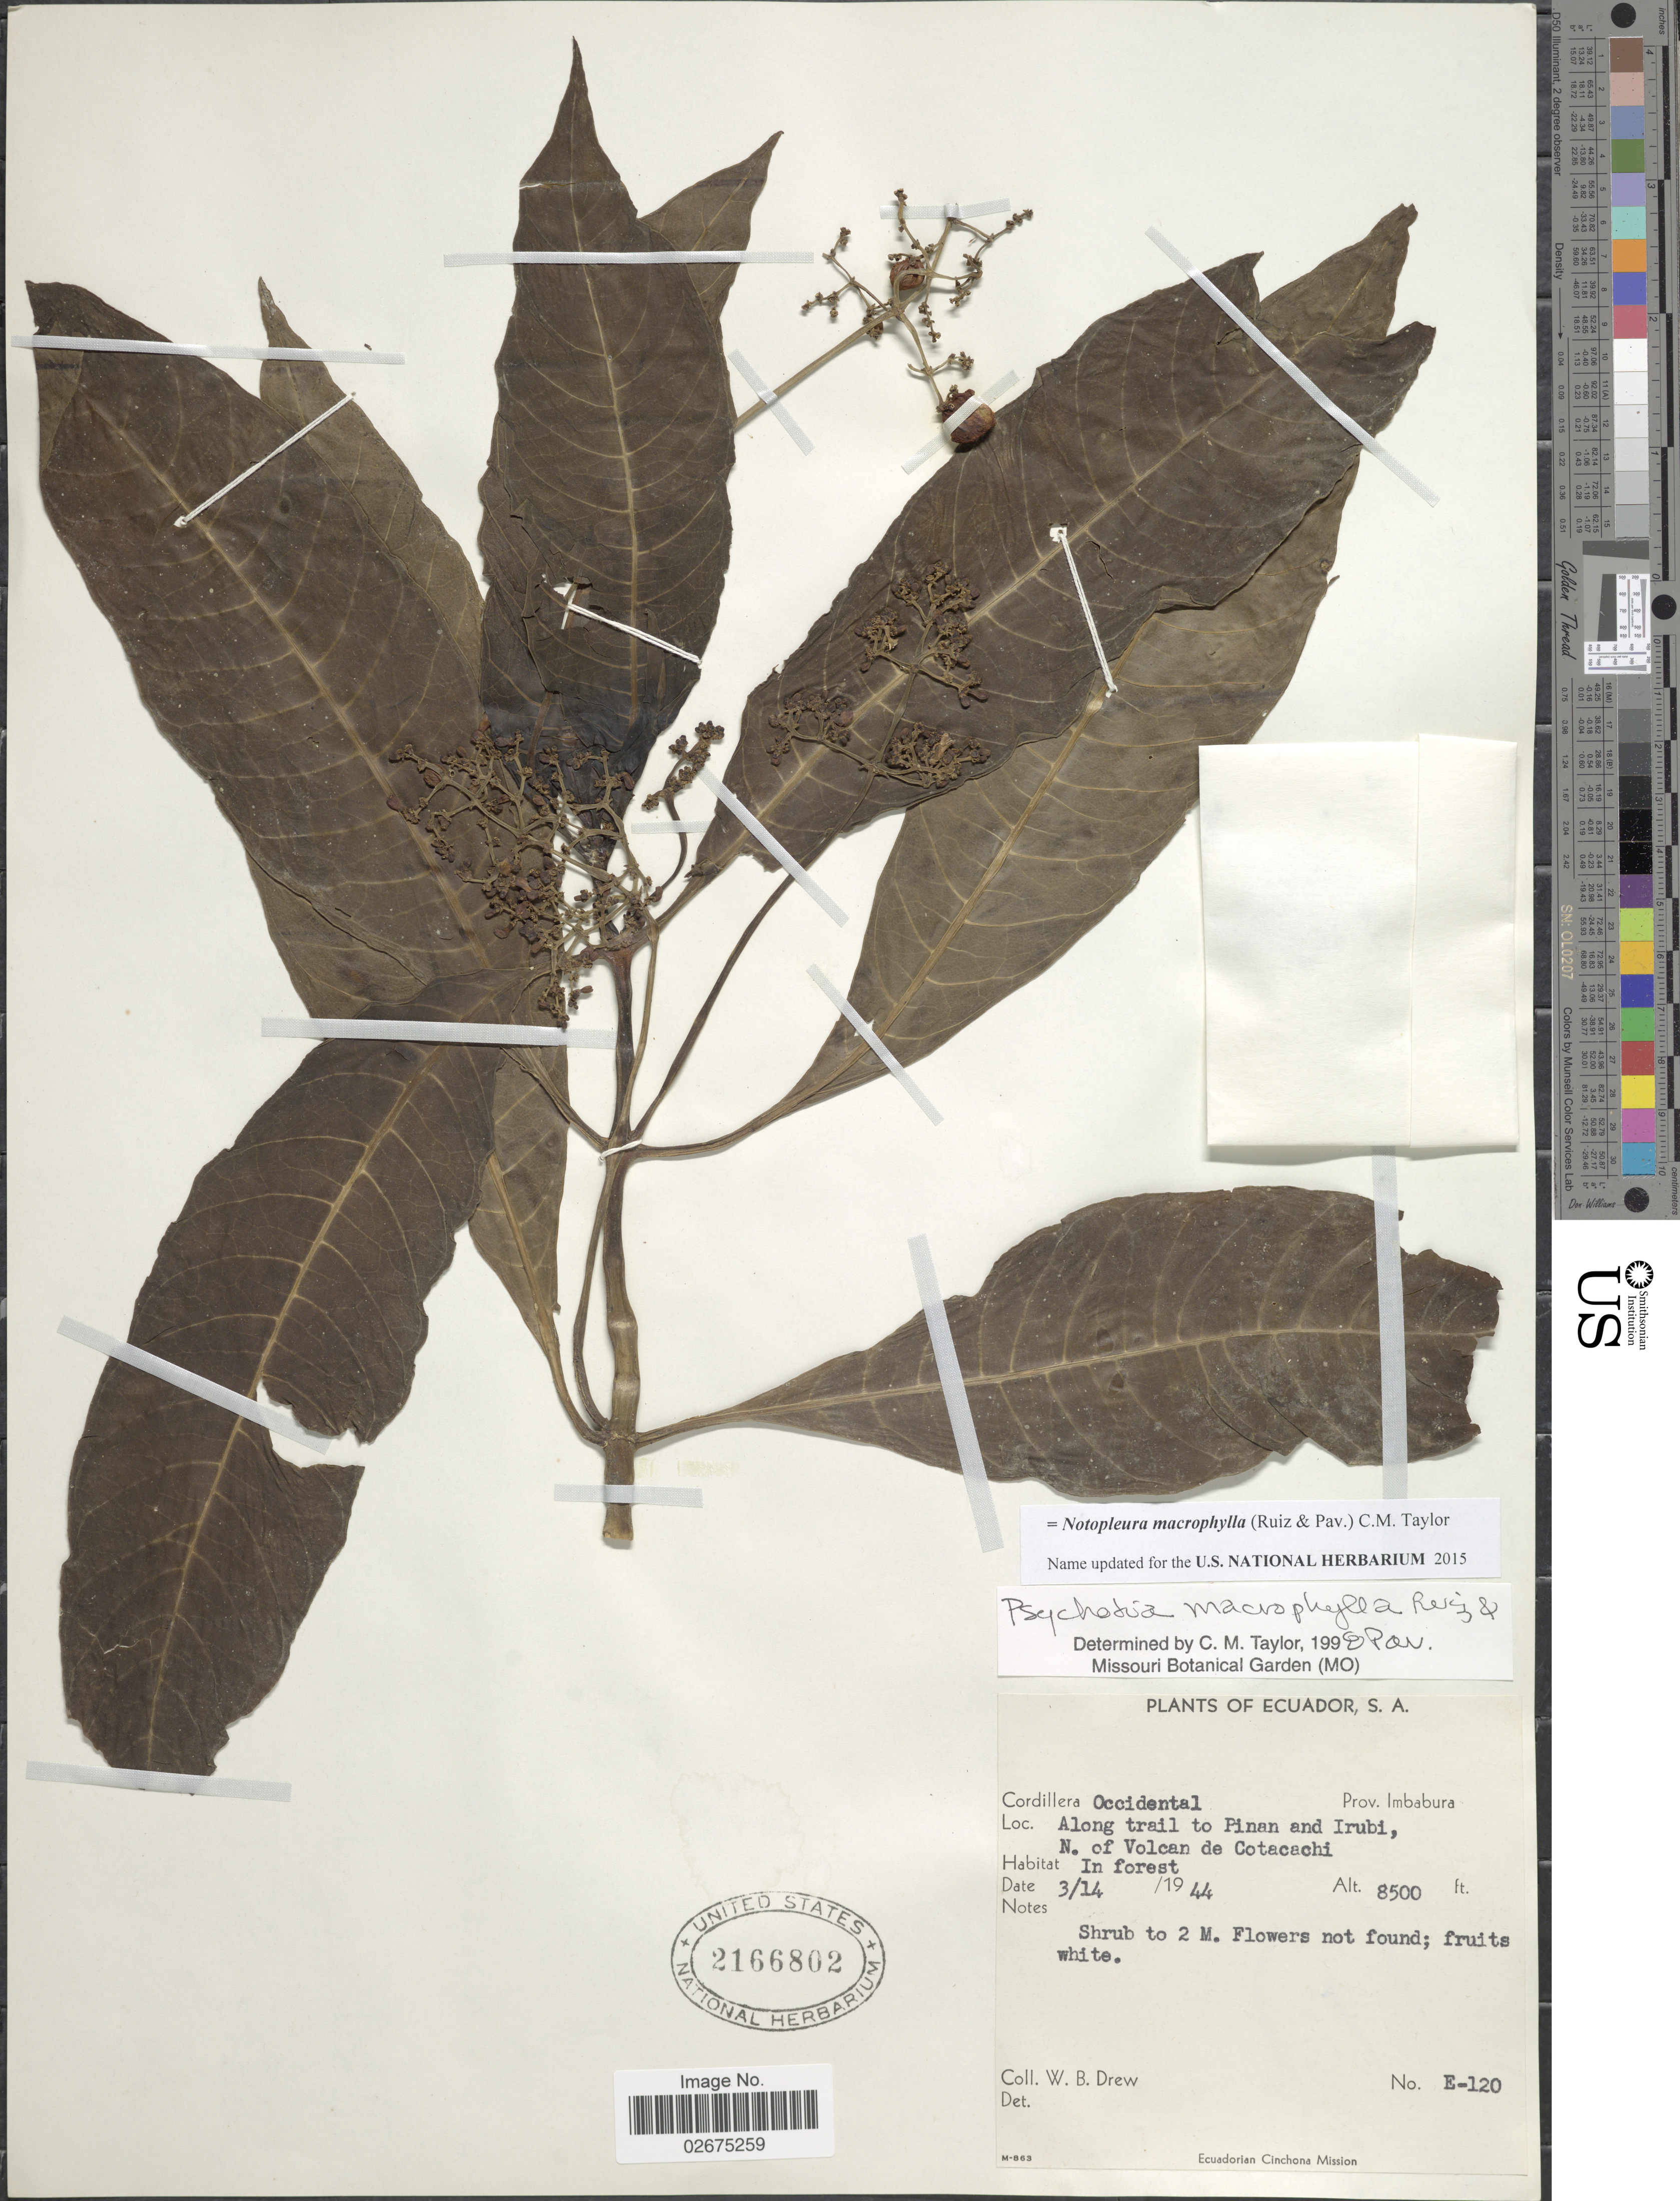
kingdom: Plantae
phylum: Tracheophyta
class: Magnoliopsida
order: Gentianales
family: Rubiaceae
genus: Notopleura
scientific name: Notopleura macrophylla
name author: (Ruiz & Pav.) C.M. Taylor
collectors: W. B. Drew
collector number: E-120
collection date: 1944-03-14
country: Ecuador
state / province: Imbabura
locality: Cordillera Occidental, Along trail to Pinan and Irubi, N of Volcan de Cotacachi, In forest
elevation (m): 2591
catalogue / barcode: US 2166802